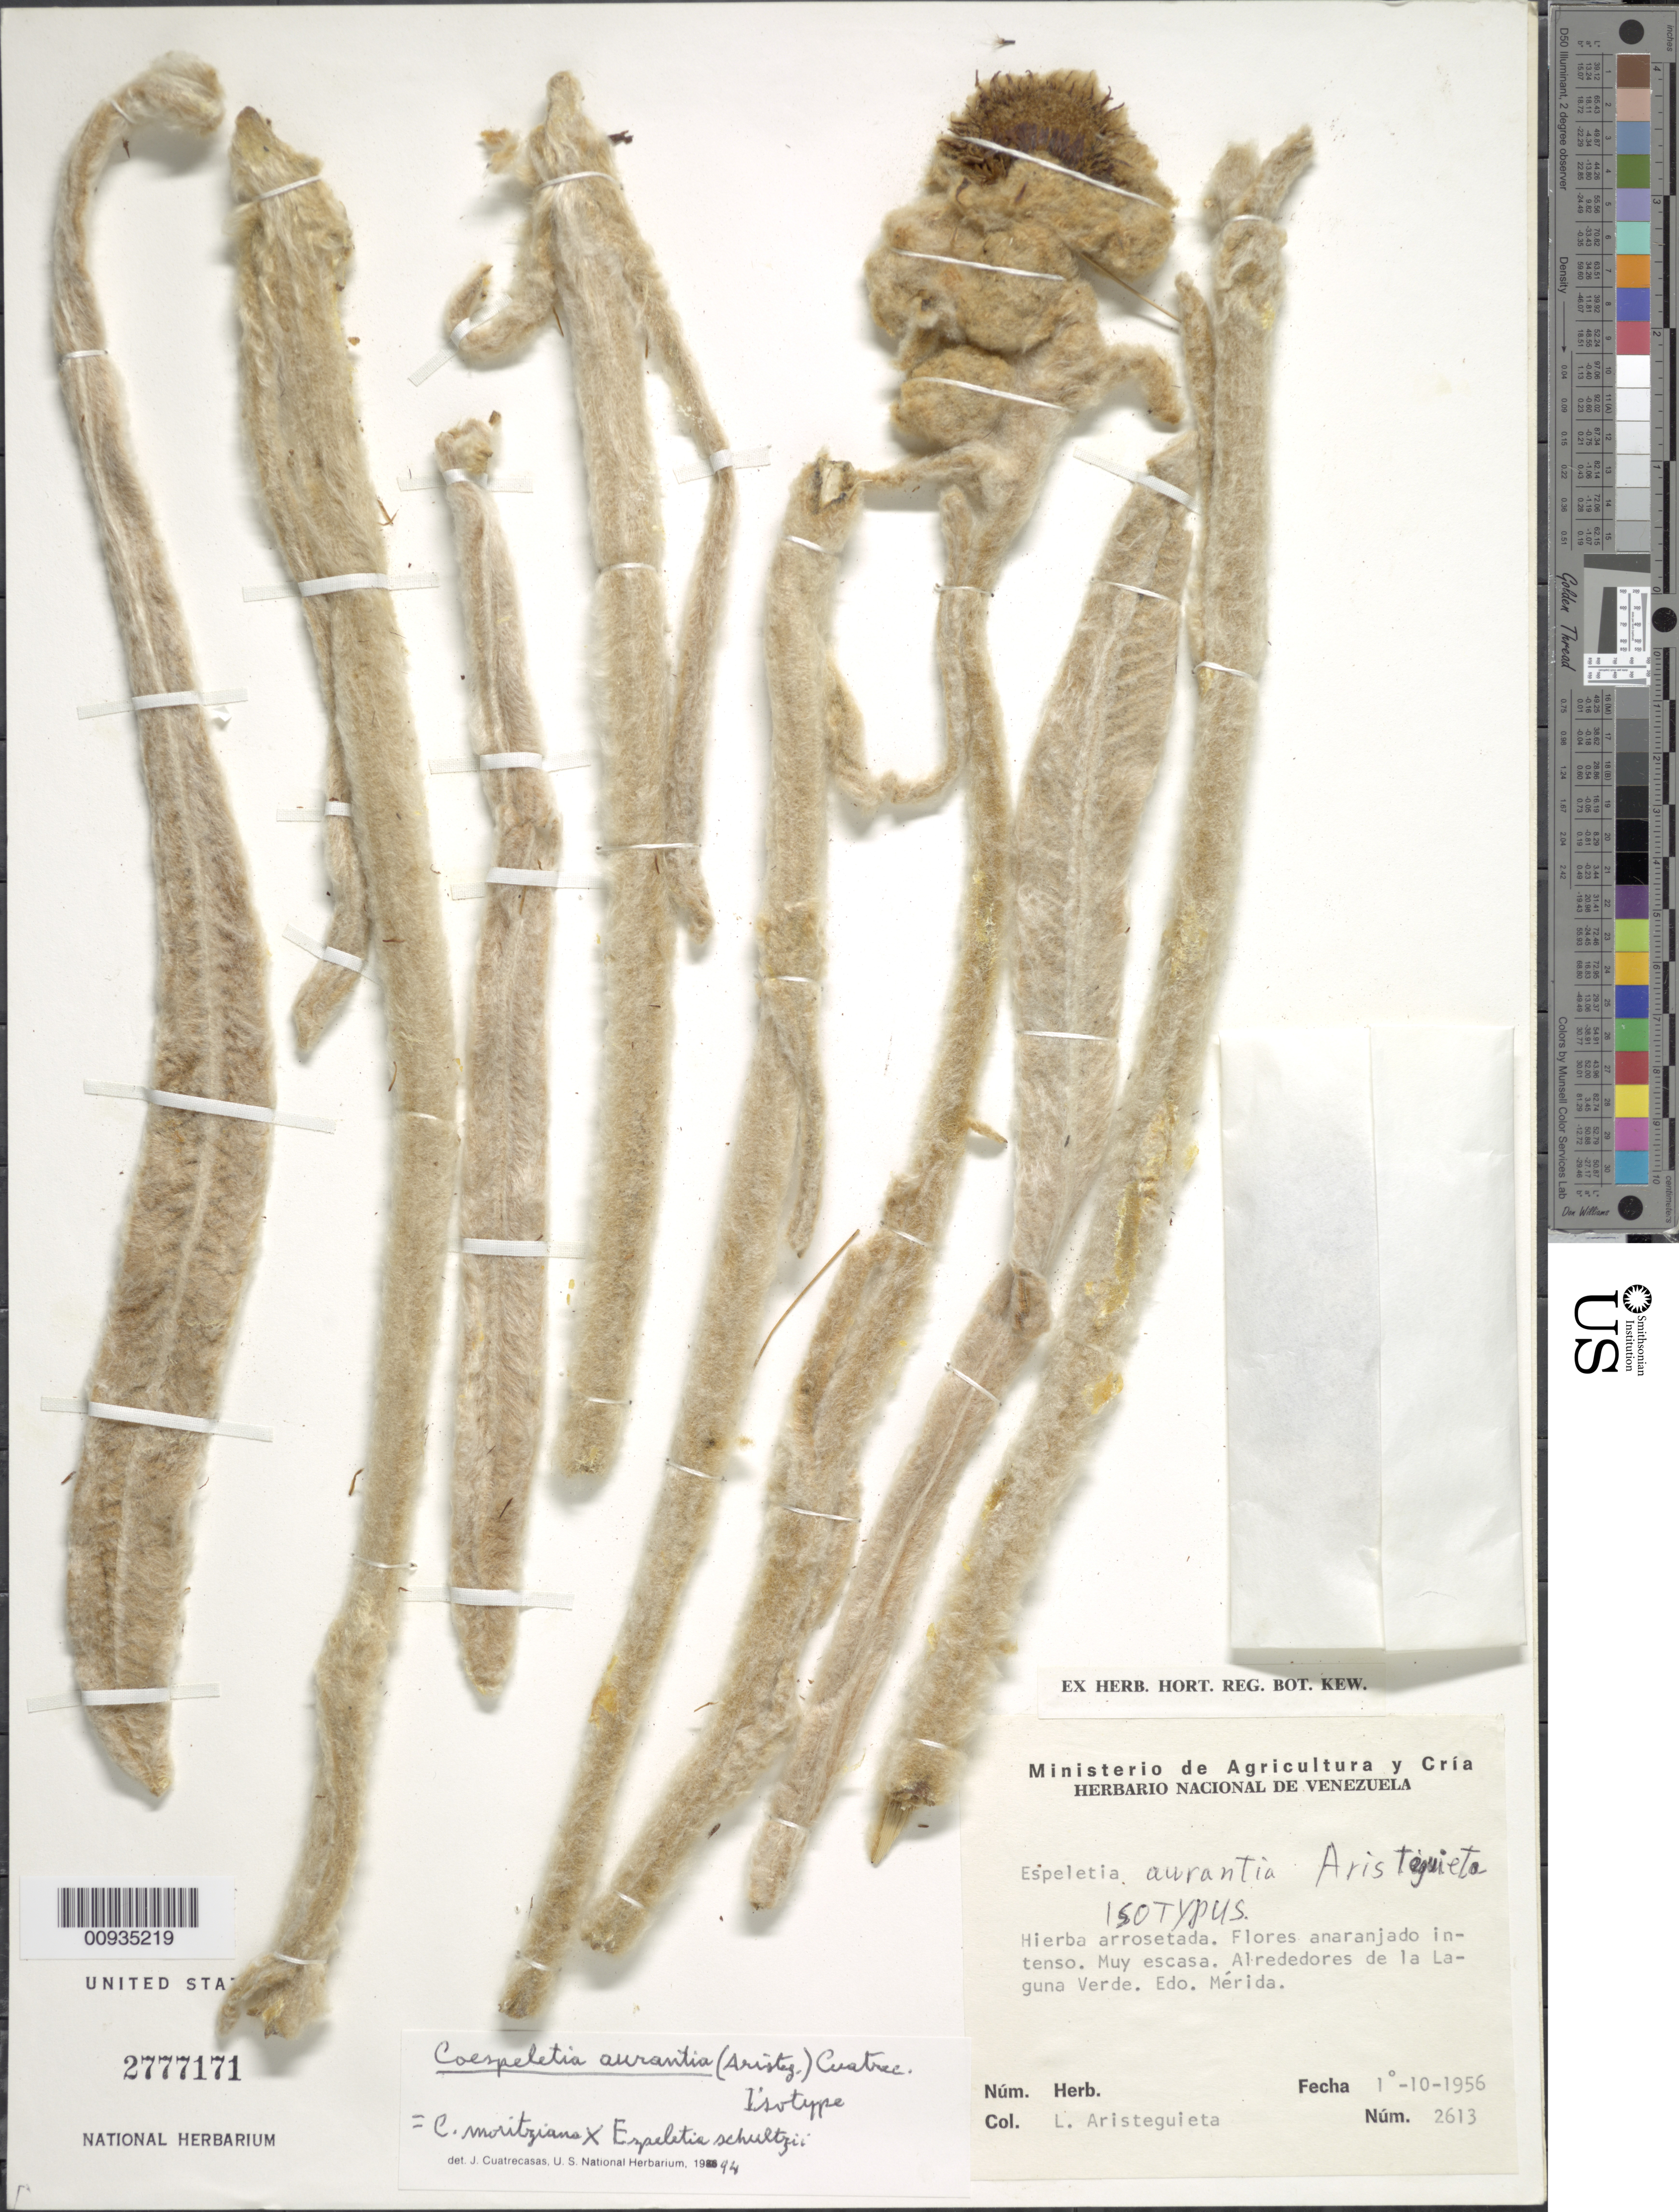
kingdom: Plantae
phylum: Tracheophyta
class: Magnoliopsida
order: Asterales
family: Asteraceae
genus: Coespeletia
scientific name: Coespeletia x aurantia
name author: Aristeg.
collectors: L. Aristeguieta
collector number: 2613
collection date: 1956-10-01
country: Venezuela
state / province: Mérida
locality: Alrededores de la Laguna Verde.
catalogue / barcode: US 2777171